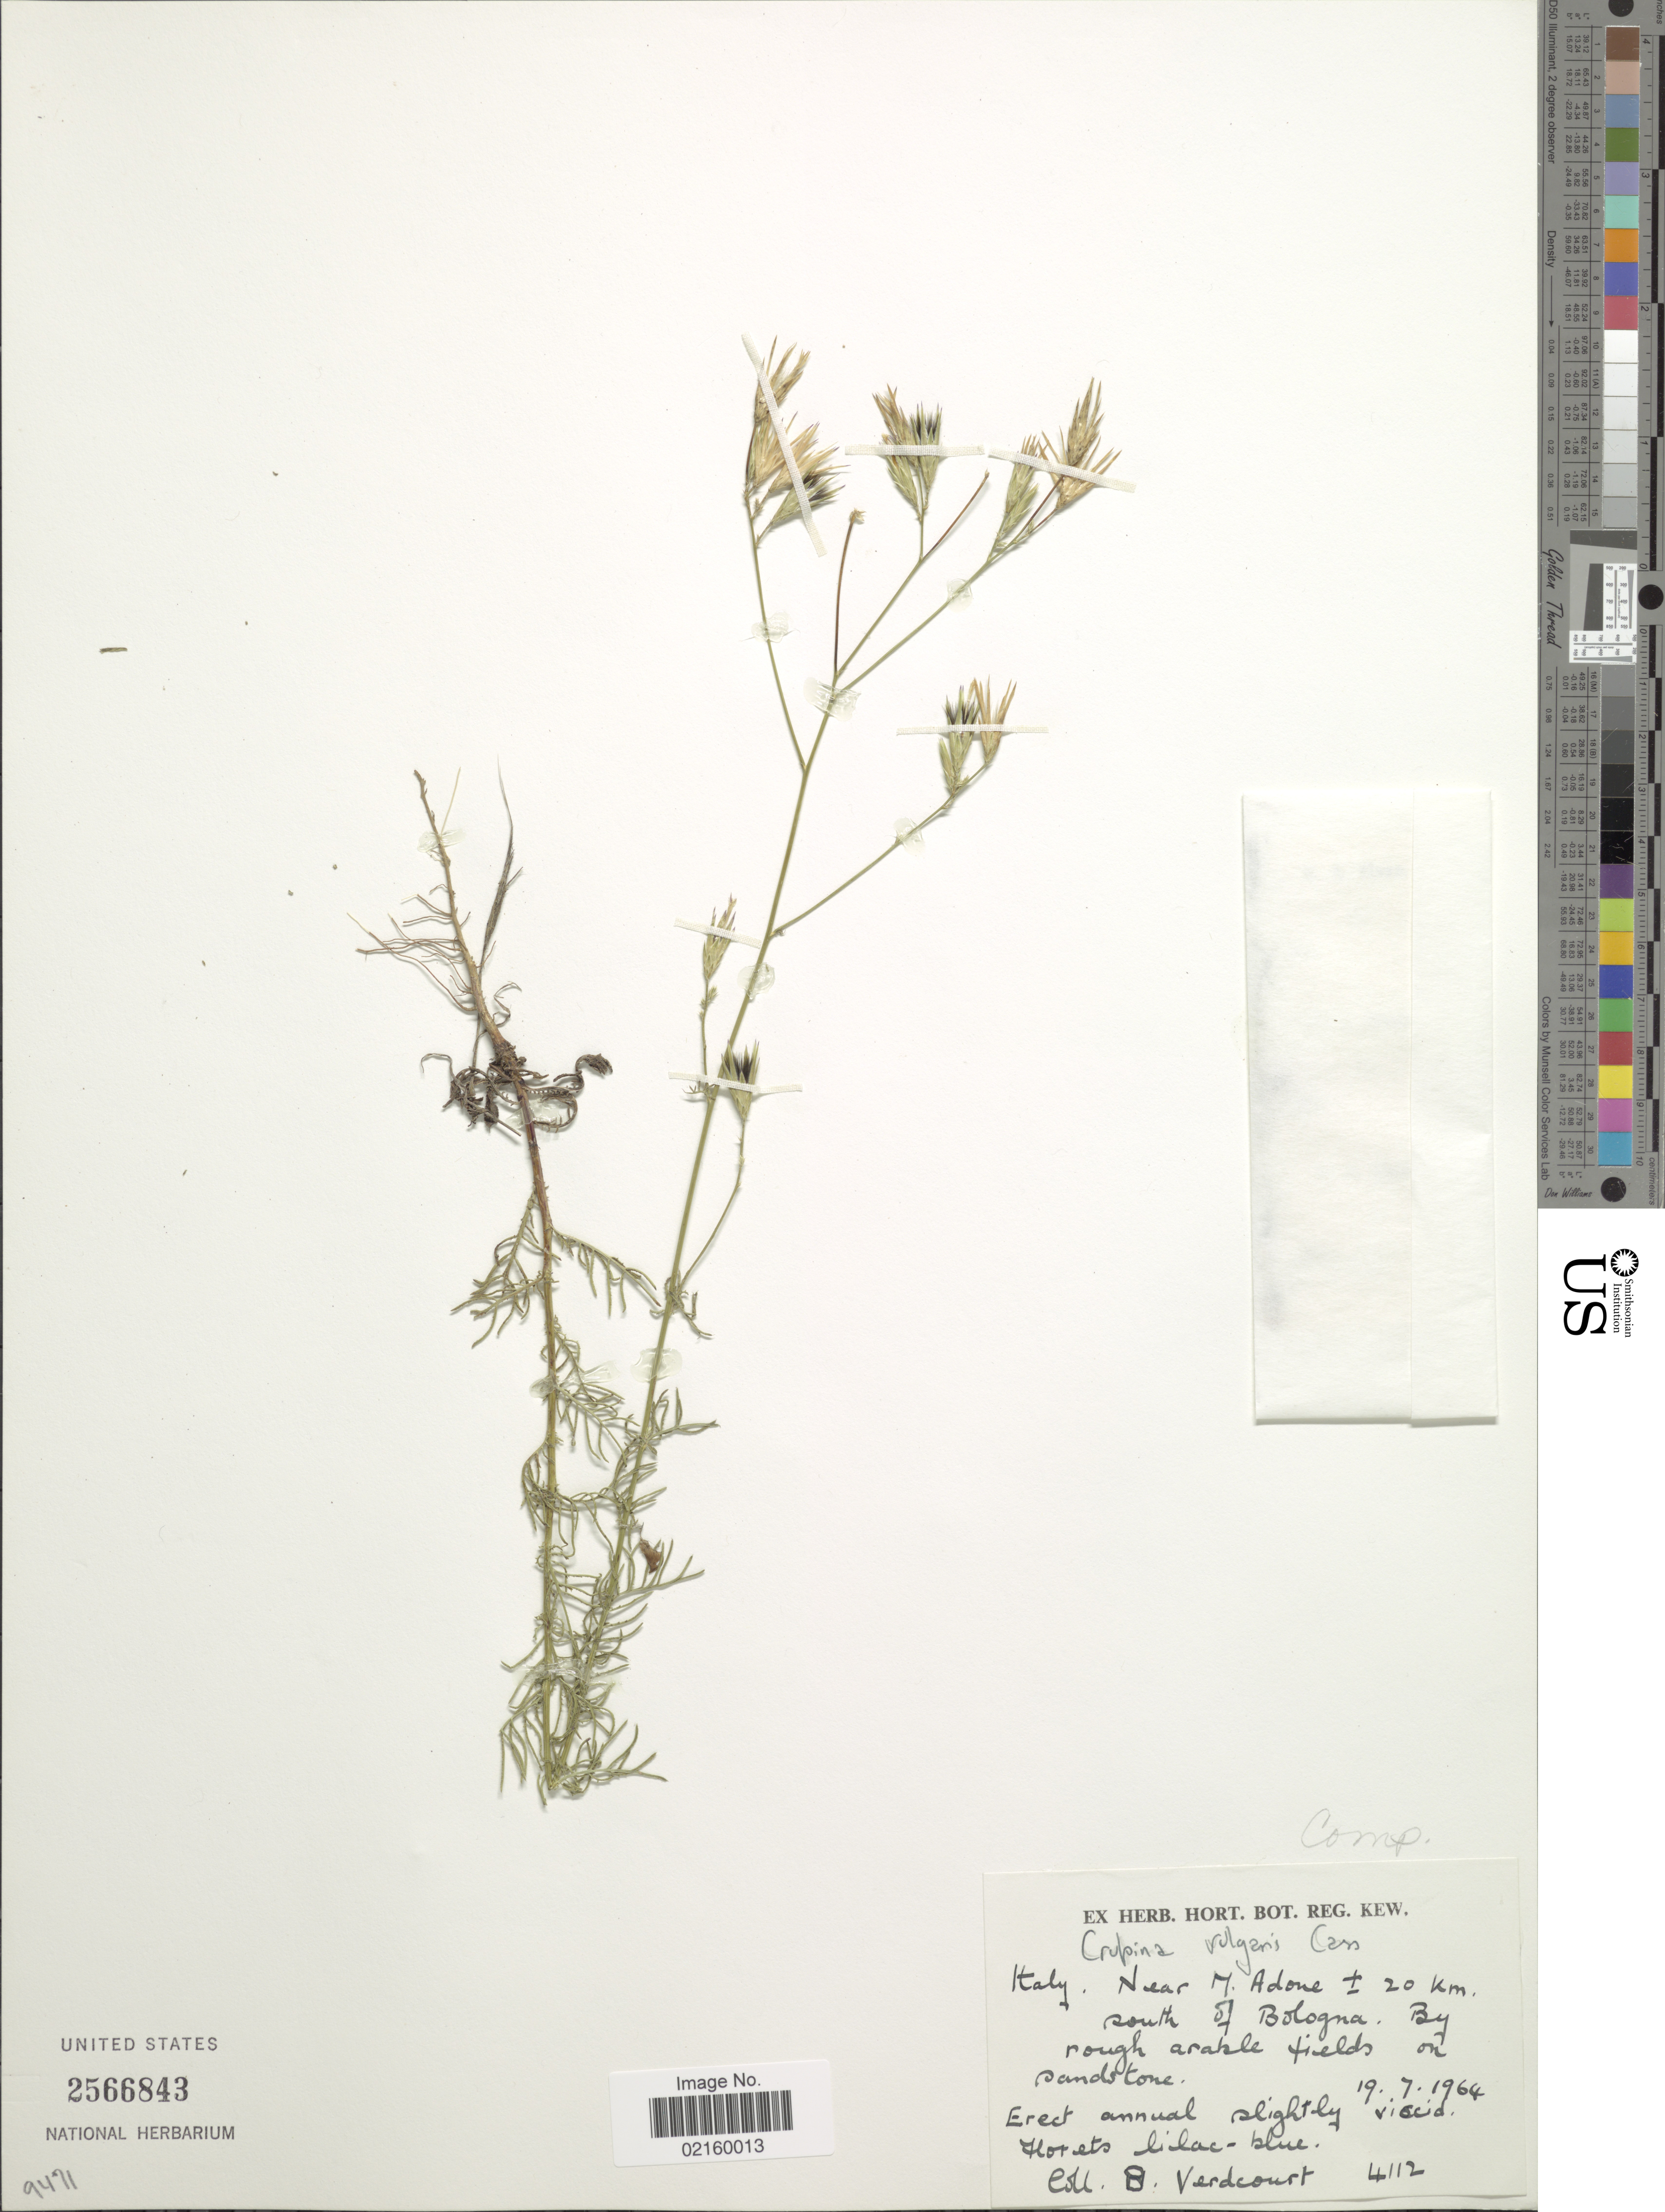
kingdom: Plantae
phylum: Tracheophyta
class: Magnoliopsida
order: Asterales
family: Asteraceae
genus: Crupina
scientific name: Crupina vulgaris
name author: Pers. ex Cass.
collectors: Verdeoutt, B.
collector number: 4112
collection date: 1964-07-19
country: Italy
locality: Near M. Adone ± 20 km south of Bologna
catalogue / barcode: US 2566843